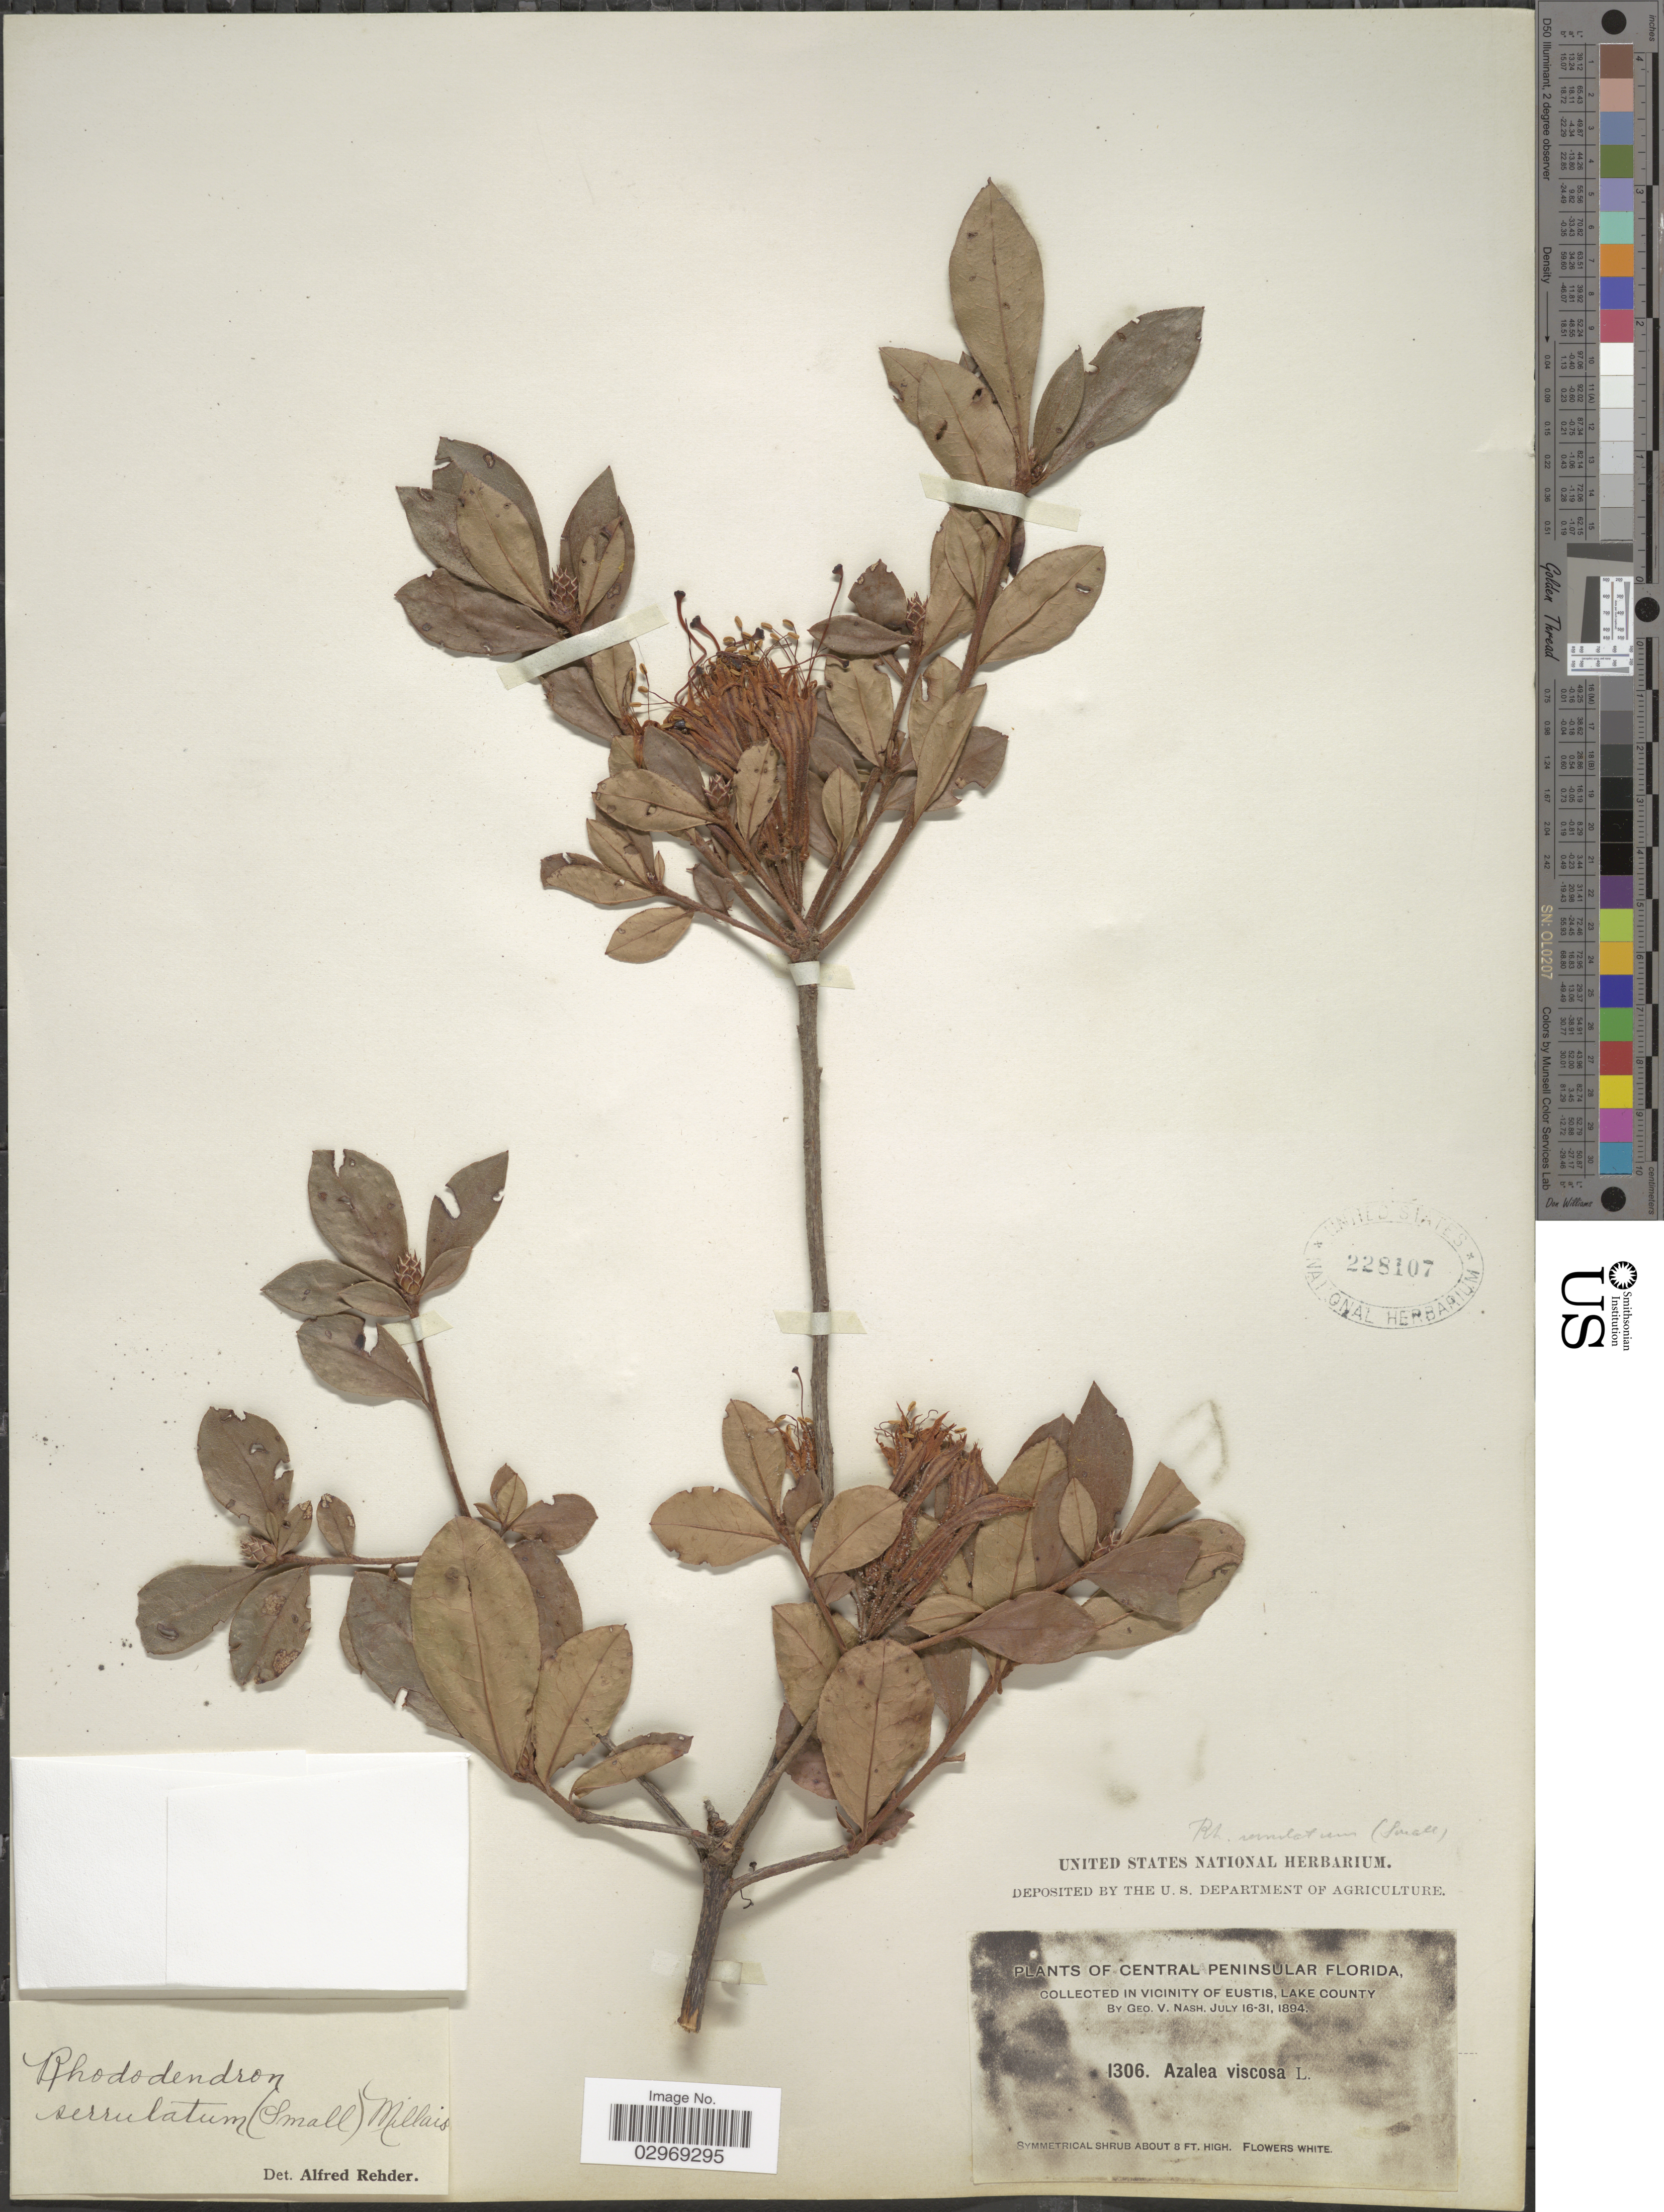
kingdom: Plantae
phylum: Tracheophyta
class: Magnoliopsida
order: Ericales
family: Ericaceae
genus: Rhododendron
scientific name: Rhododendron serrulatum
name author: (Small) Millais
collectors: G. V. Nash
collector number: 1306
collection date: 1894-07-16/1894-07-31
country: United States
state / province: Florida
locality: Central Peninsular Florida, in the vicinity of Eustis, Lake County.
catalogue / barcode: US 228107